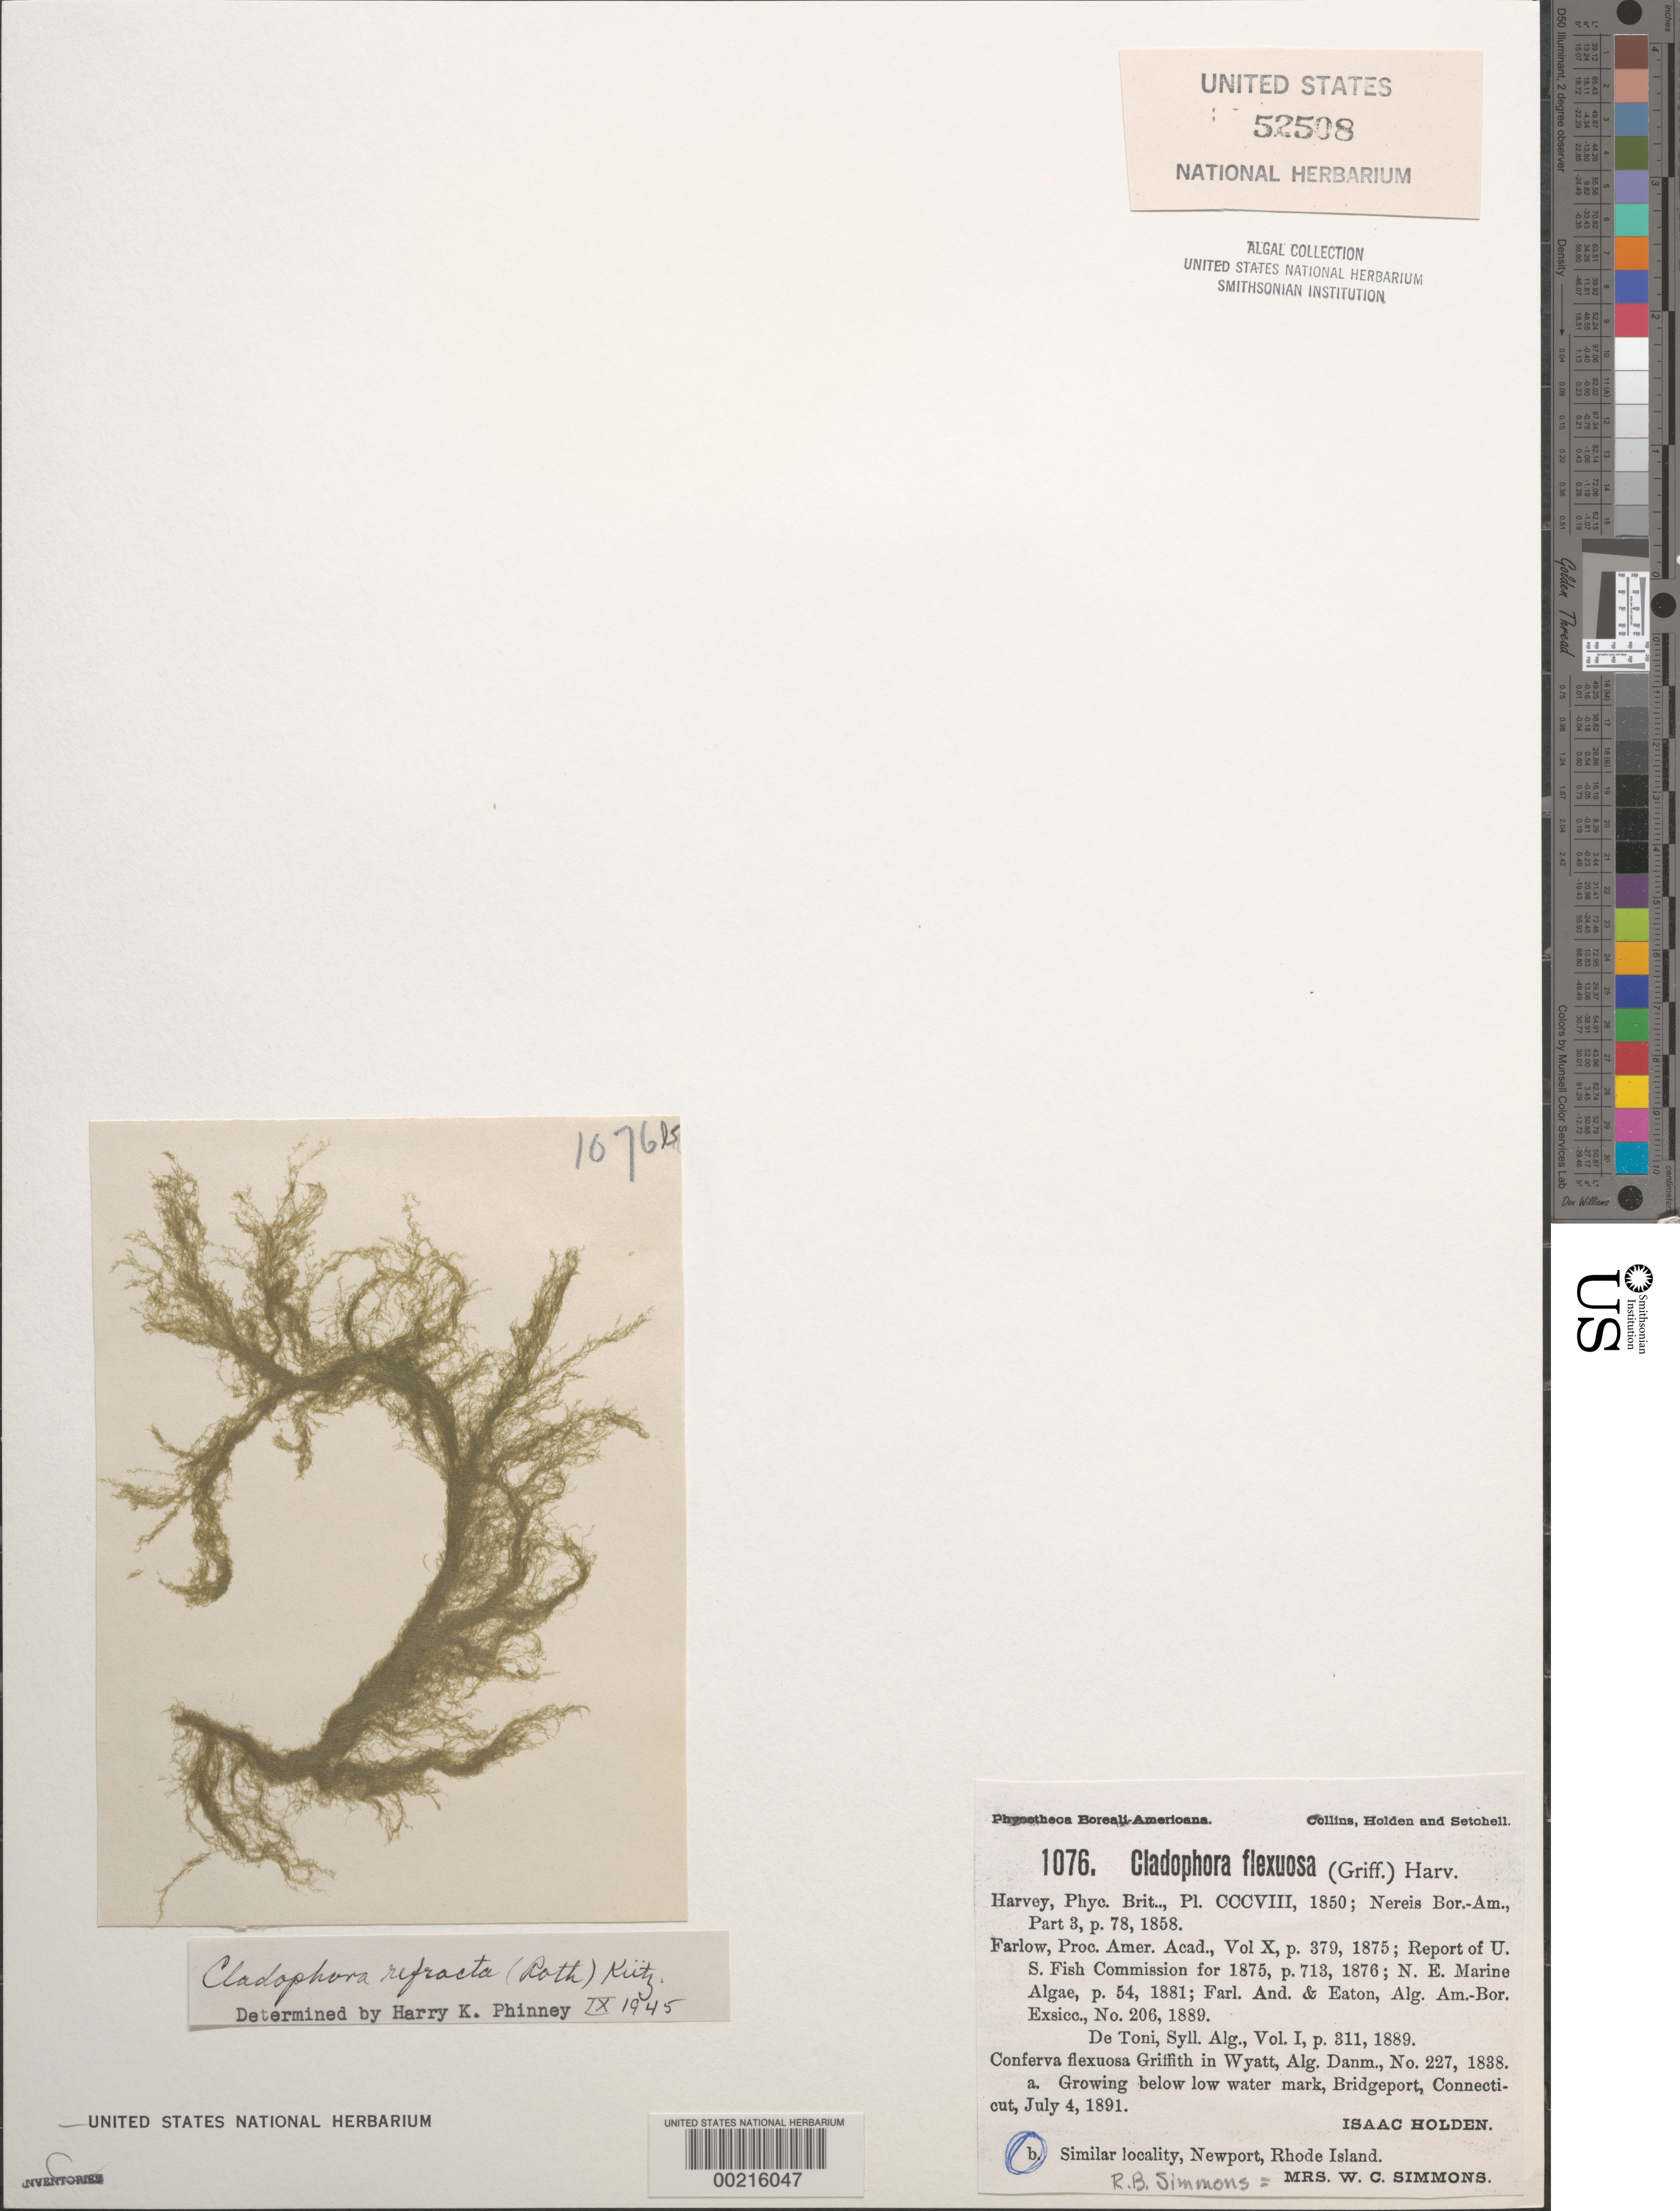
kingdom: Plantae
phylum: Chlorophyta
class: Ulvophyceae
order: Cladophorales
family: Cladophoraceae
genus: Cladophora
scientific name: Cladophora refracta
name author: (Roth) Kütz.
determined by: Phinney, H. K.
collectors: R. B. Simmons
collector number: PB-A 1076b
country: United States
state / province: Rhode Island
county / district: Newport County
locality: Newport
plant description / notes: Collins, Holden & Setchell, Phycotheca Boreali-Americana, as Cladophora flexuosa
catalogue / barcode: US 52508